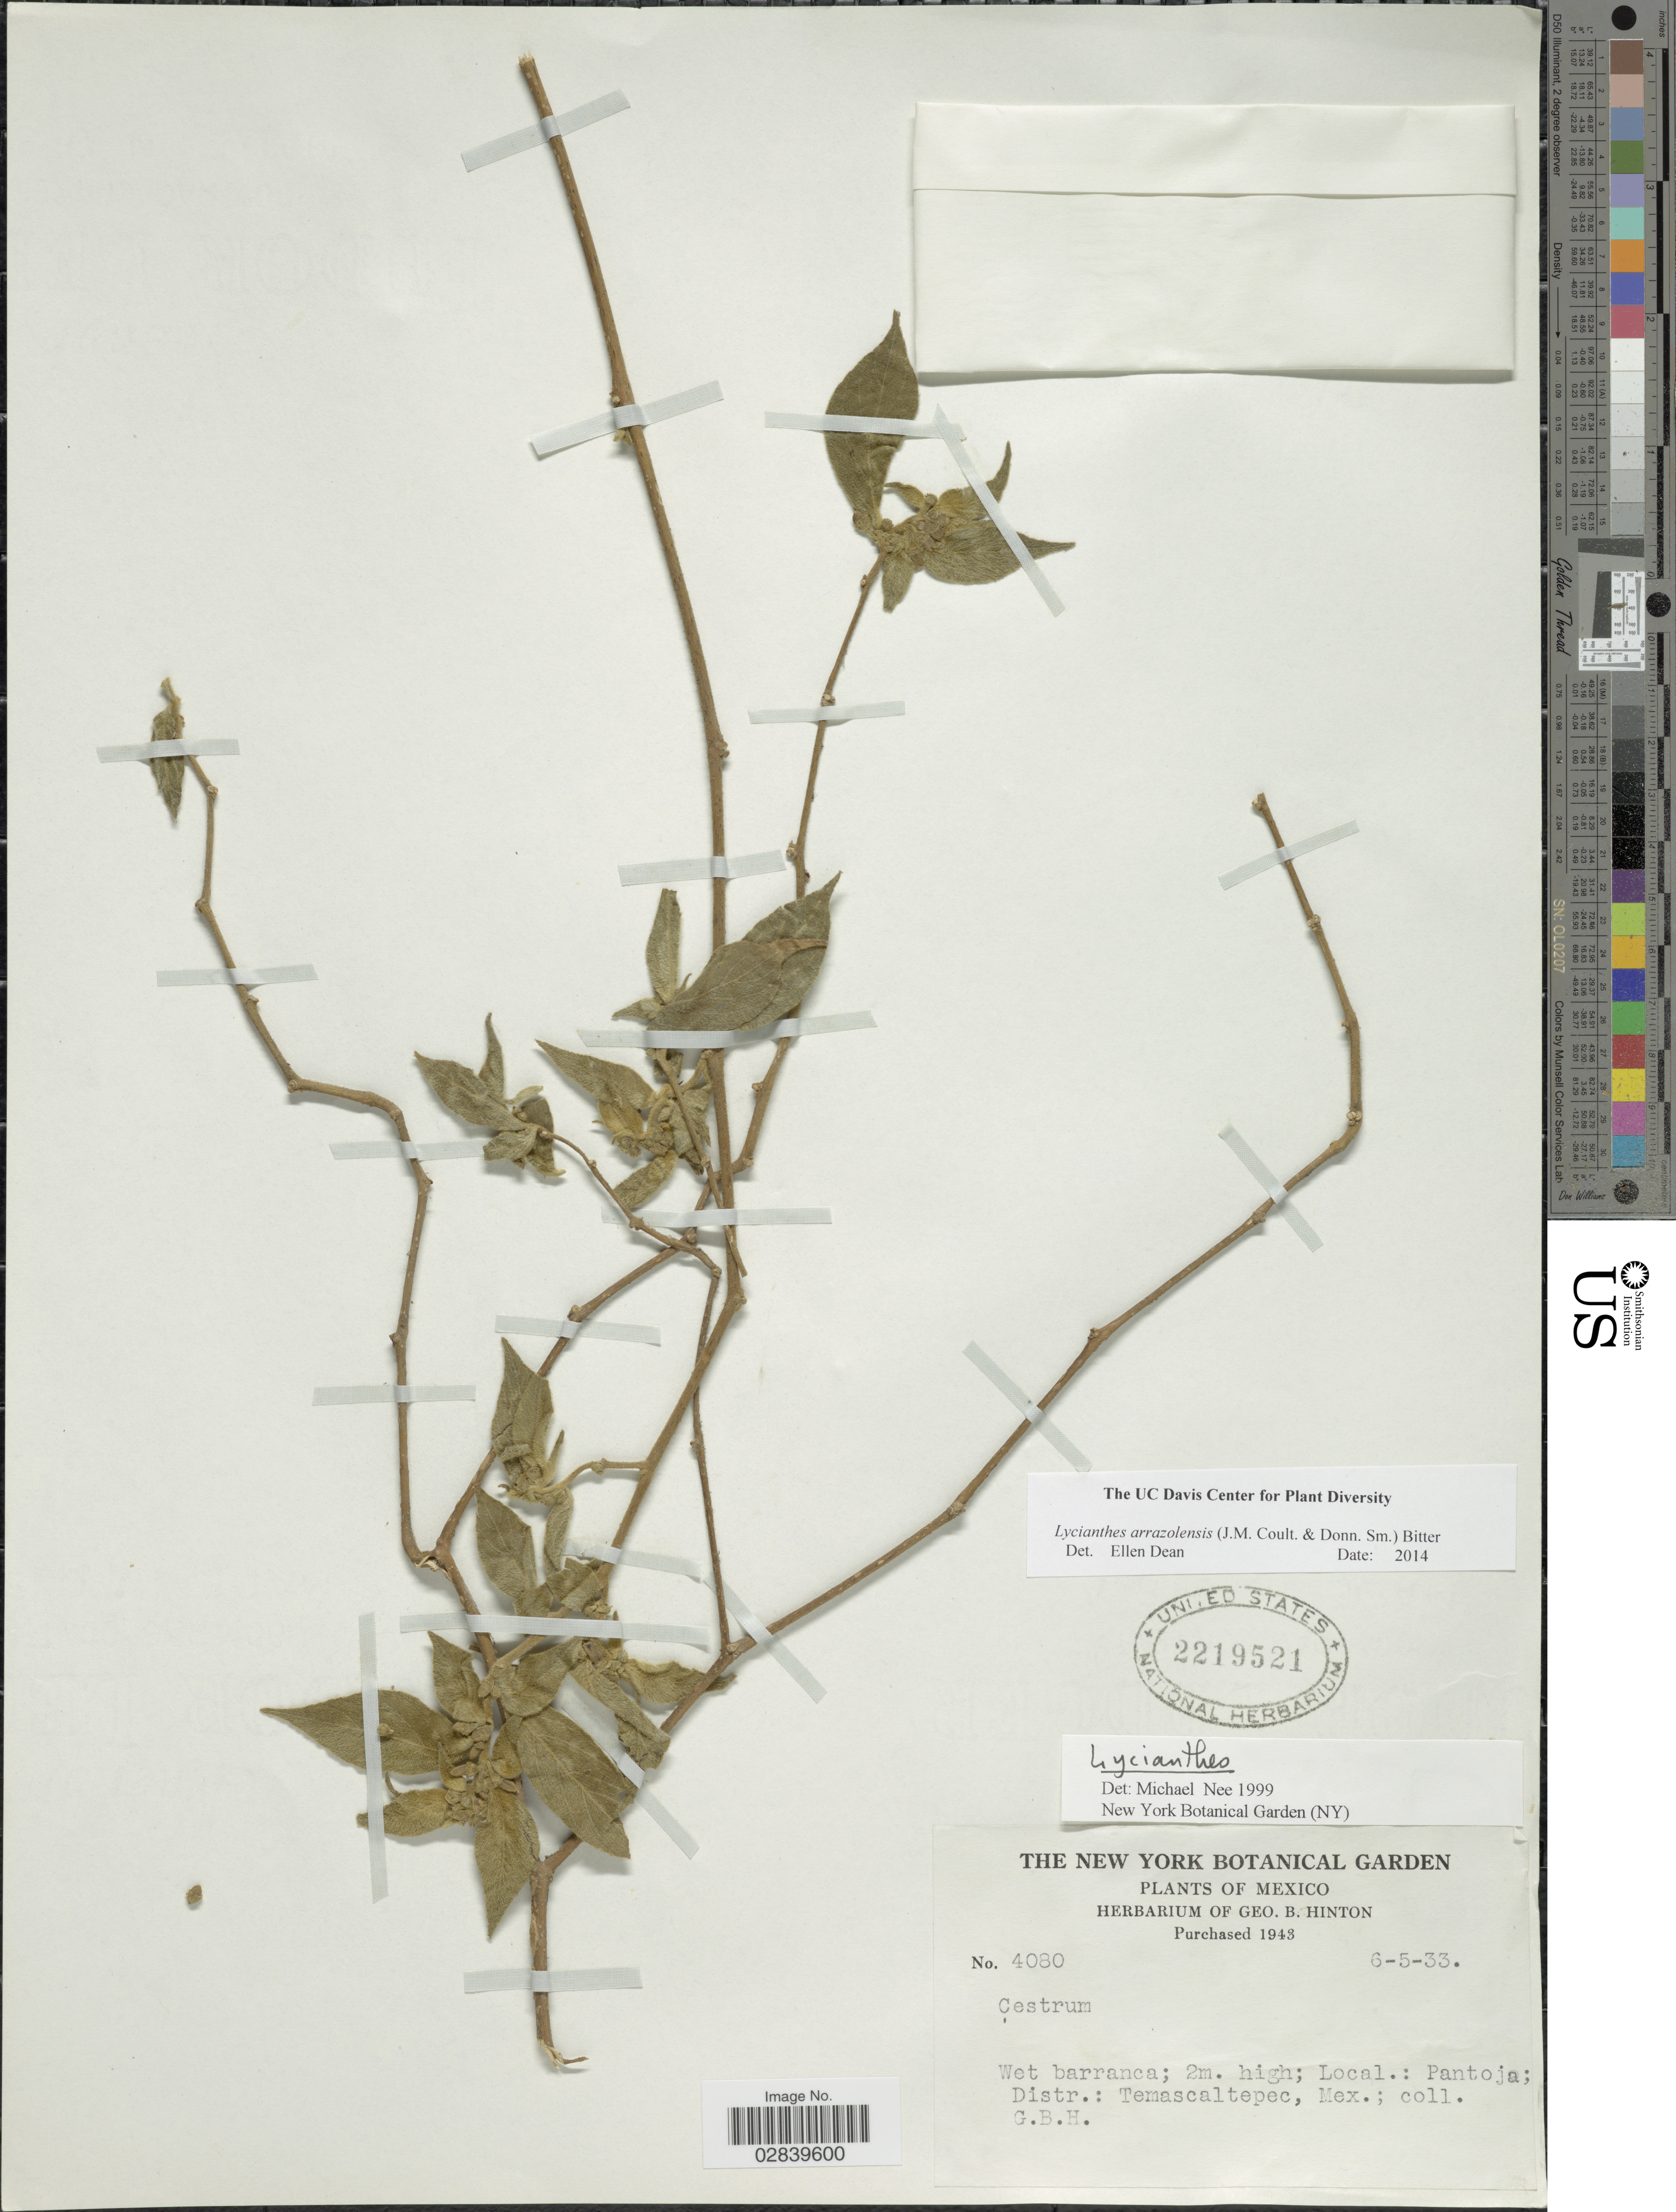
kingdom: Plantae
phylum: Tracheophyta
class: Magnoliopsida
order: Solanales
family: Solanaceae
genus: Lycianthes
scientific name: Lycianthes arrazolensis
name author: (J.M. Coult. & Donn. Sm.) Bitter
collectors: G. B. Hinton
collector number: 4080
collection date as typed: Transcribed d/m/y: 6/5/53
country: Mexico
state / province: México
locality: Pantoja; Distr.: Temascaltepec, Mex.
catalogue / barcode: US 2219521